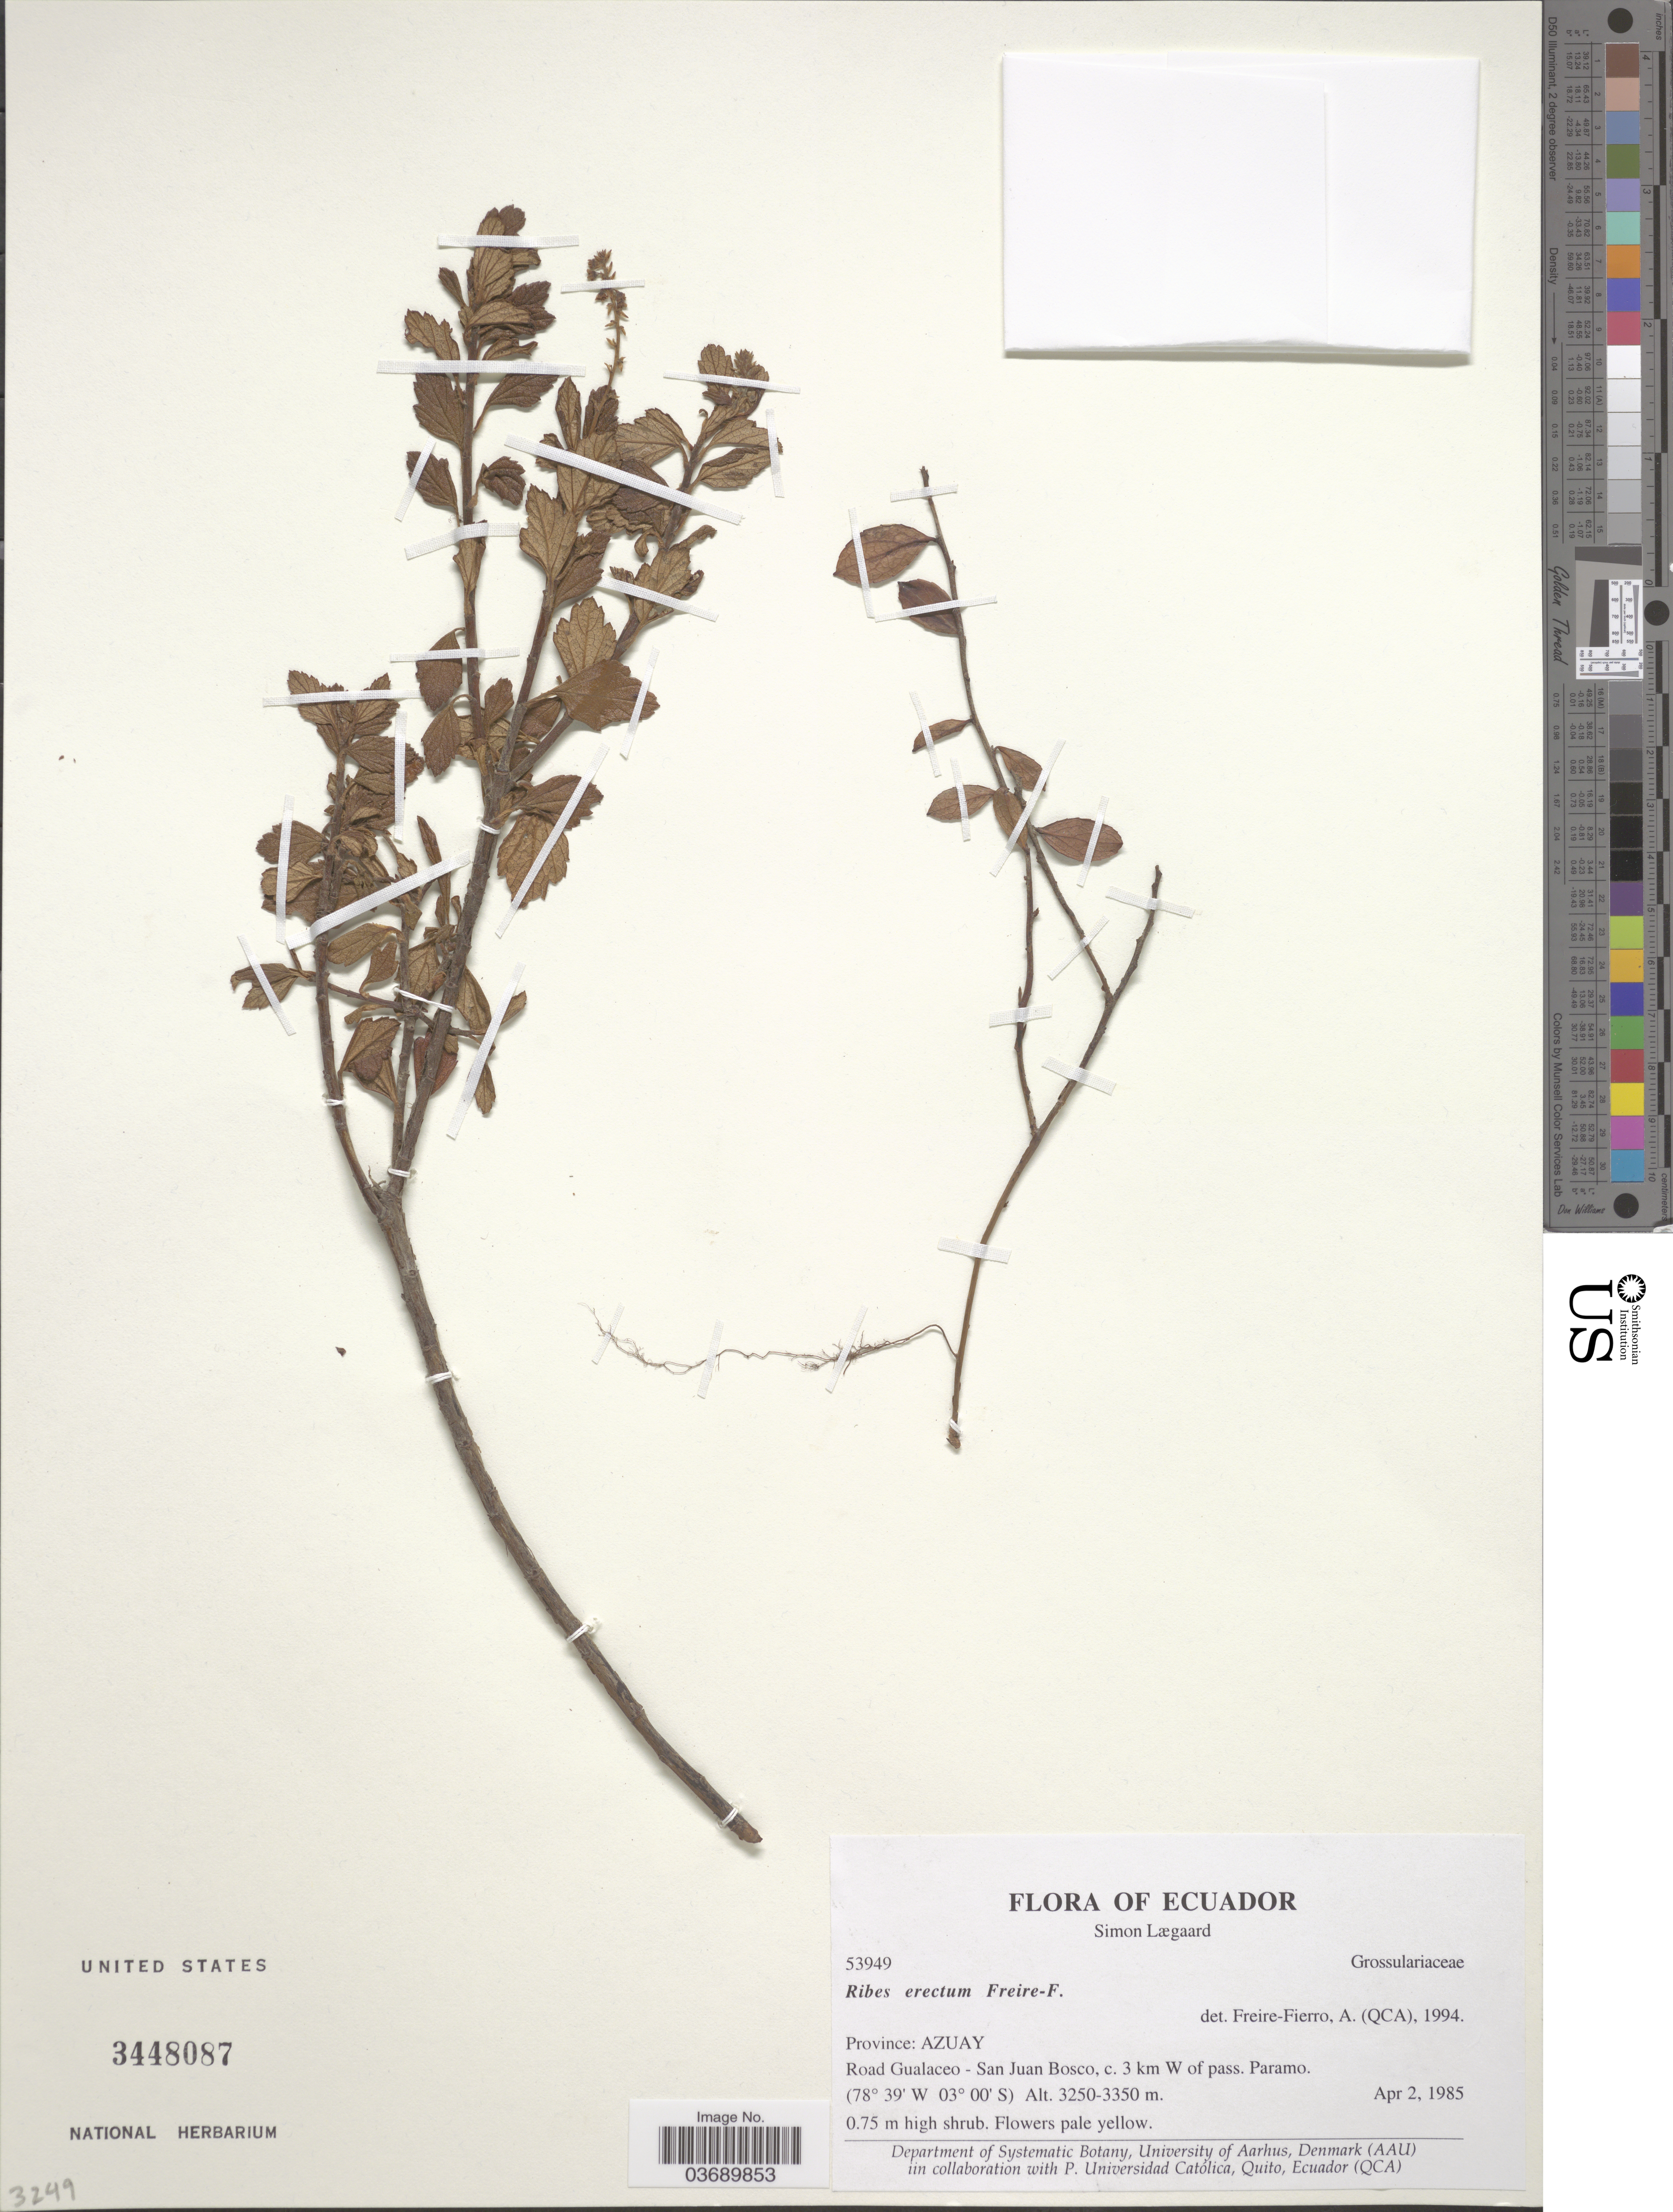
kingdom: Plantae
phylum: Tracheophyta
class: Magnoliopsida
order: Saxifragales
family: Grossulariaceae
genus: Ribes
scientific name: Ribes erectum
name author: Freire-Fierro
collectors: S. Lægaard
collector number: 53949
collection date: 1985-04-02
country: Ecuador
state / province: Azuay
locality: Road Gualaceo - San Juan Bosco, c. 3 km W of pass.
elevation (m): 3250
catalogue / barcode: US 3448087